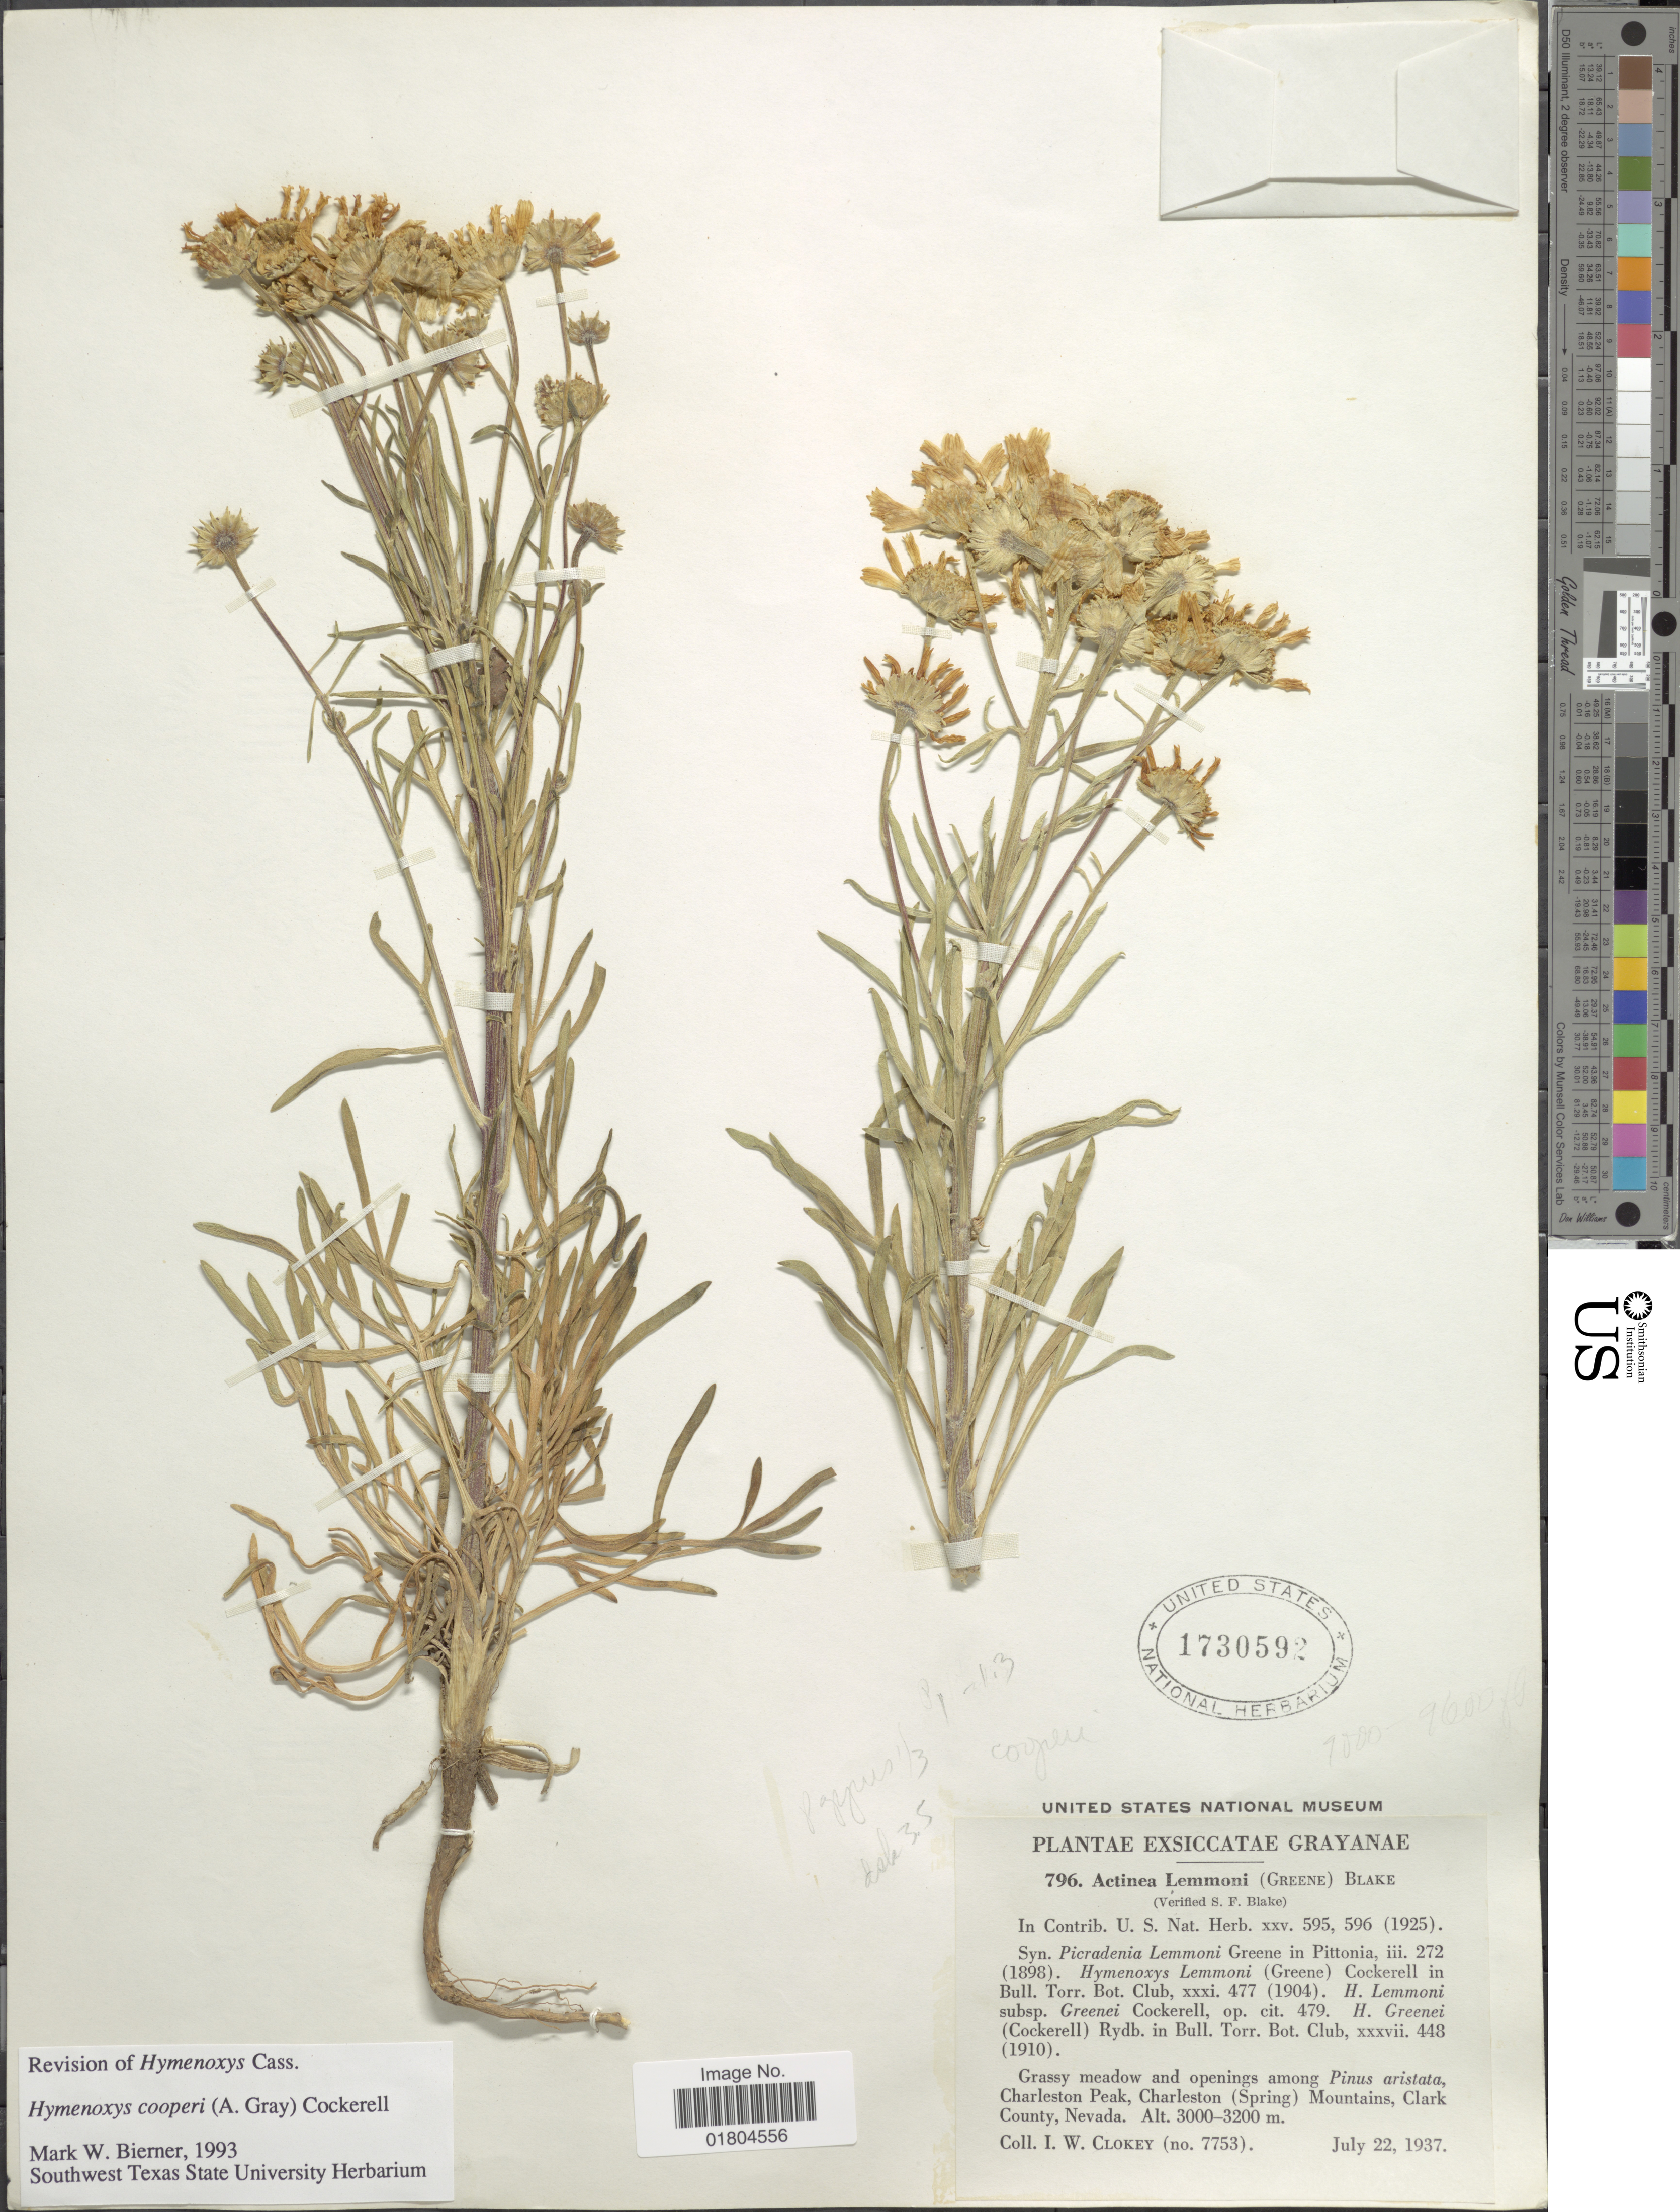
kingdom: Plantae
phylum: Tracheophyta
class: Magnoliopsida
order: Asterales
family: Asteraceae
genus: Hymenoxys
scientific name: Hymenoxys cooperi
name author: (A. Gray) Cockerell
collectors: I. W. Clokey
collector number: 7753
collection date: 1937-07-22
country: United States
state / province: Nevada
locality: Charleston Peak, Charleston (Spring) Mountains, Clark County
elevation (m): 3000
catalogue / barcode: US 1730592